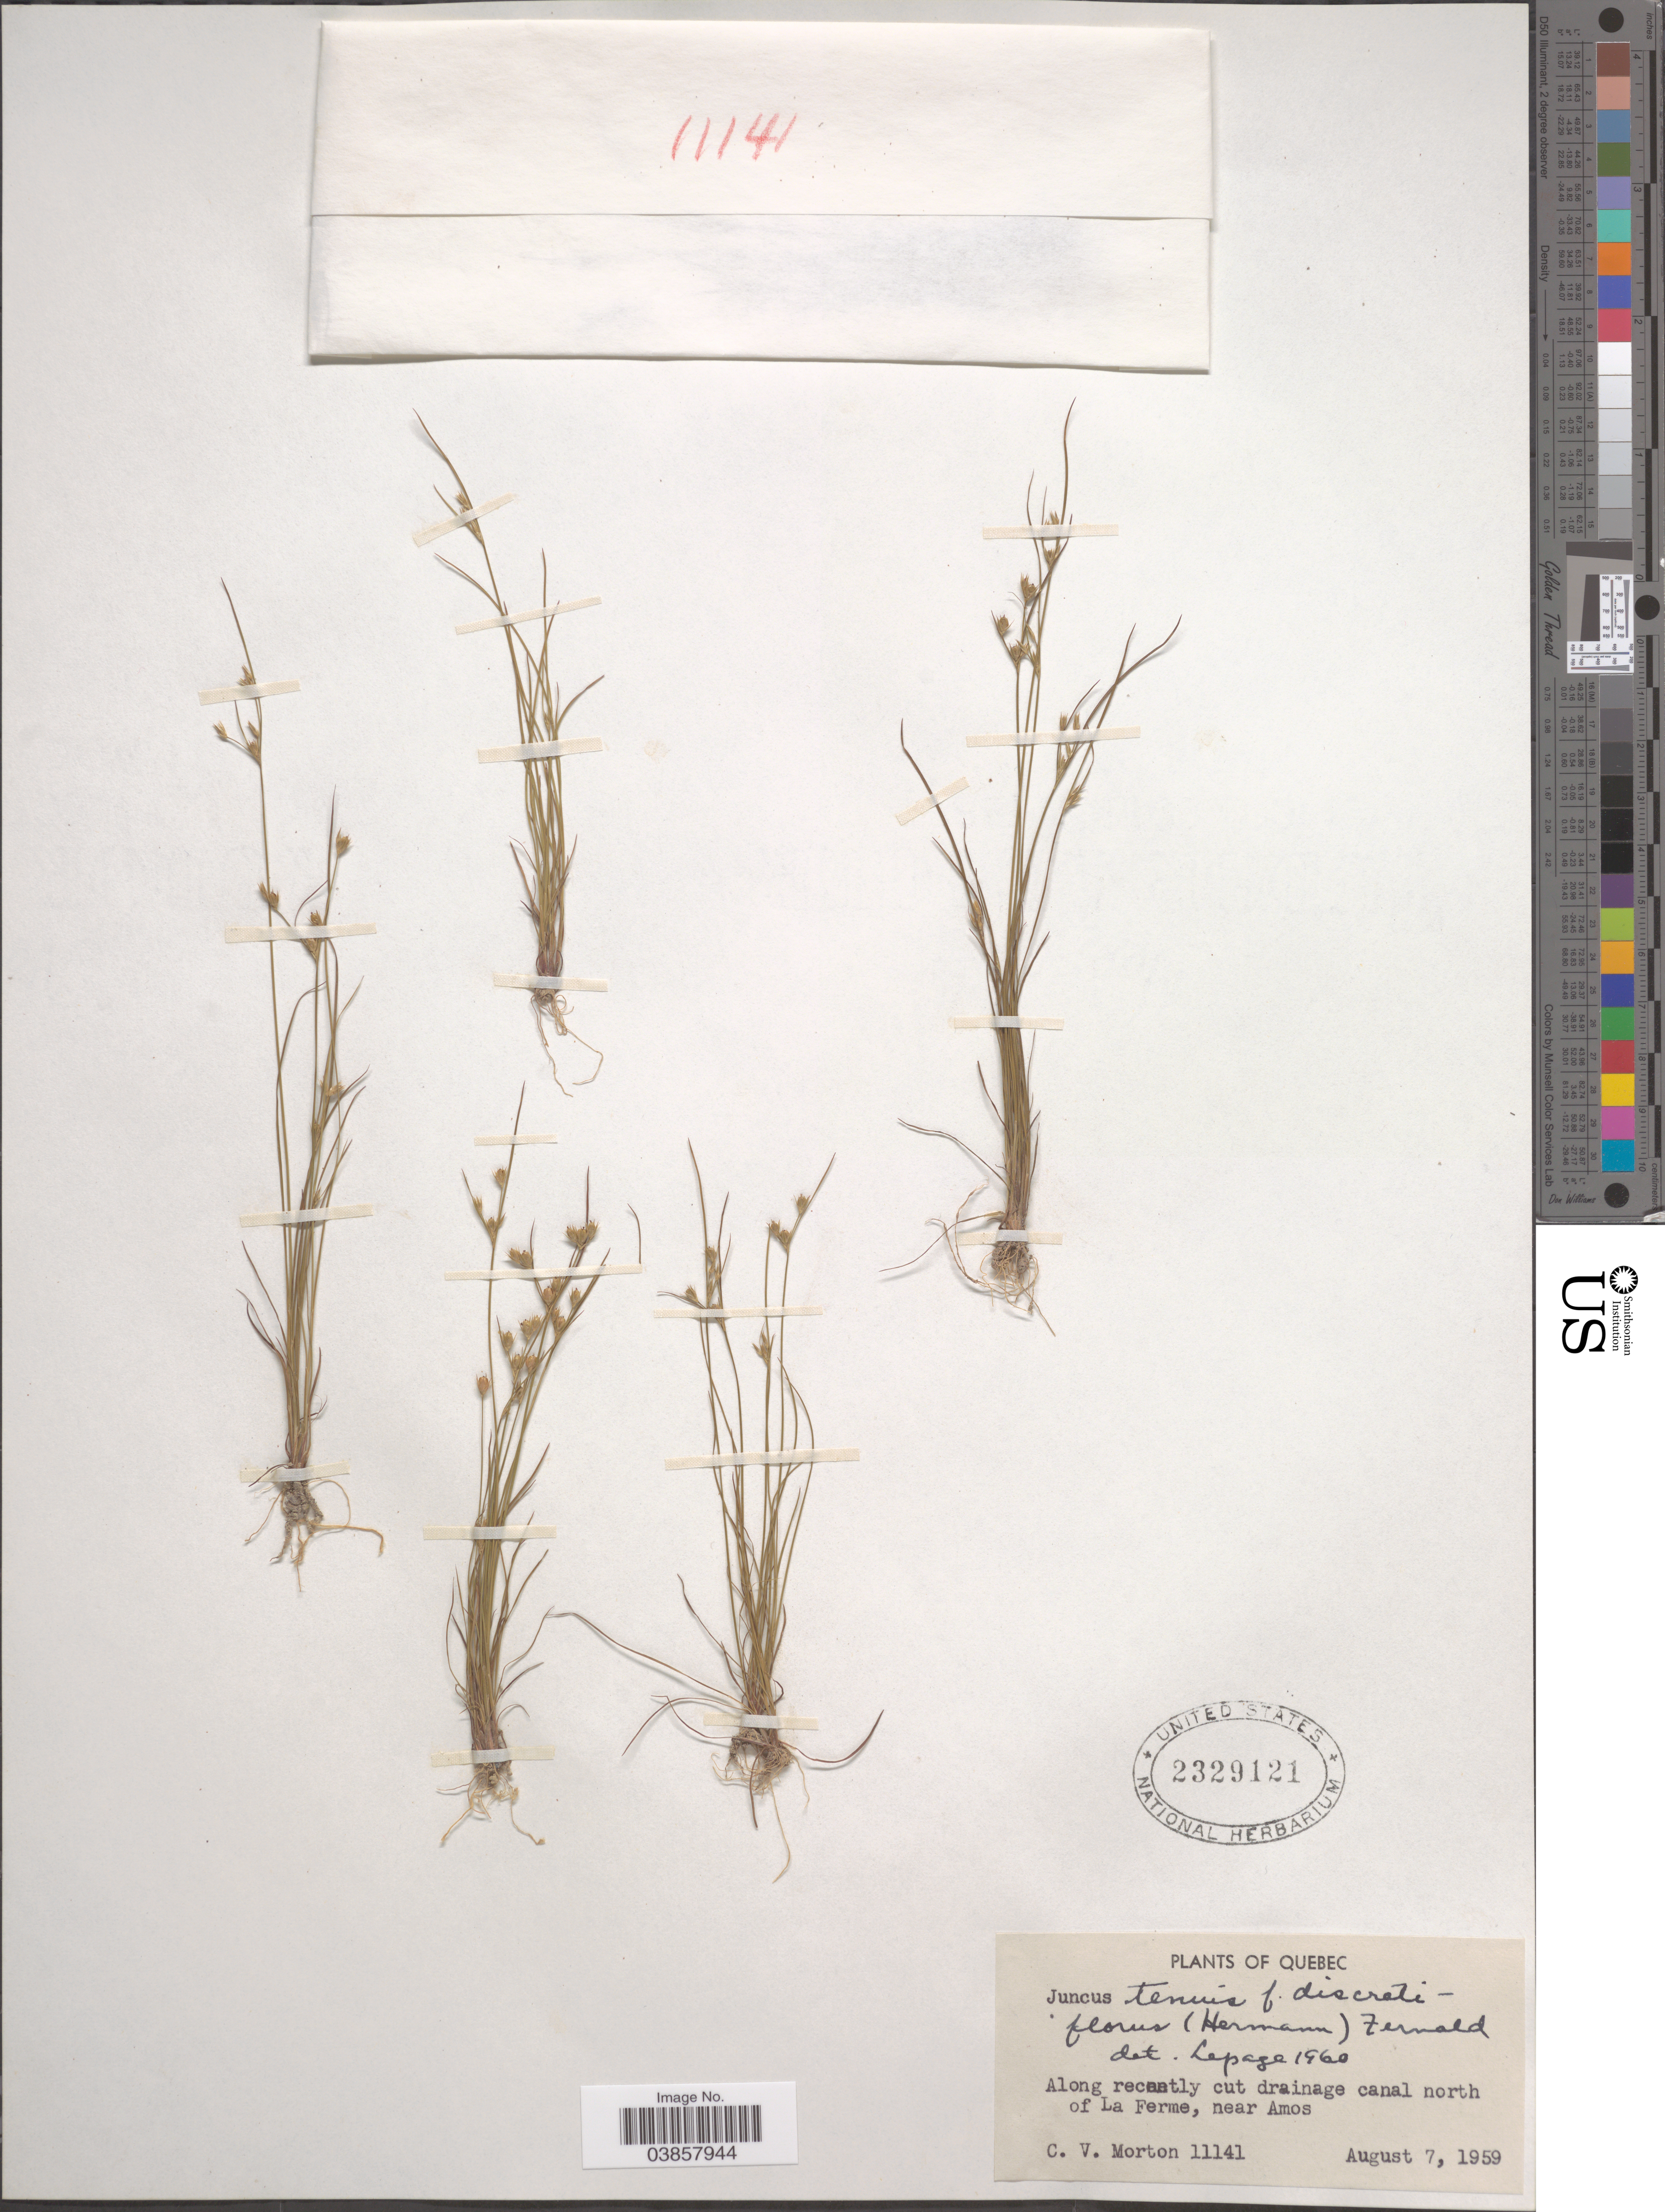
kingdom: Plantae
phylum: Tracheophyta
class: Liliopsida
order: Poales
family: Juncaceae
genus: Juncus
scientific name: Juncus tenuis f. discretiflorus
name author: (F.J. Herm.) Fernald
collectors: C. V. Morton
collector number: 11141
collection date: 1959-08-07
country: Canada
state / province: Quebec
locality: Along recently cut drainage canal north of La Ferme, near Amos.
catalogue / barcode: US 2329121